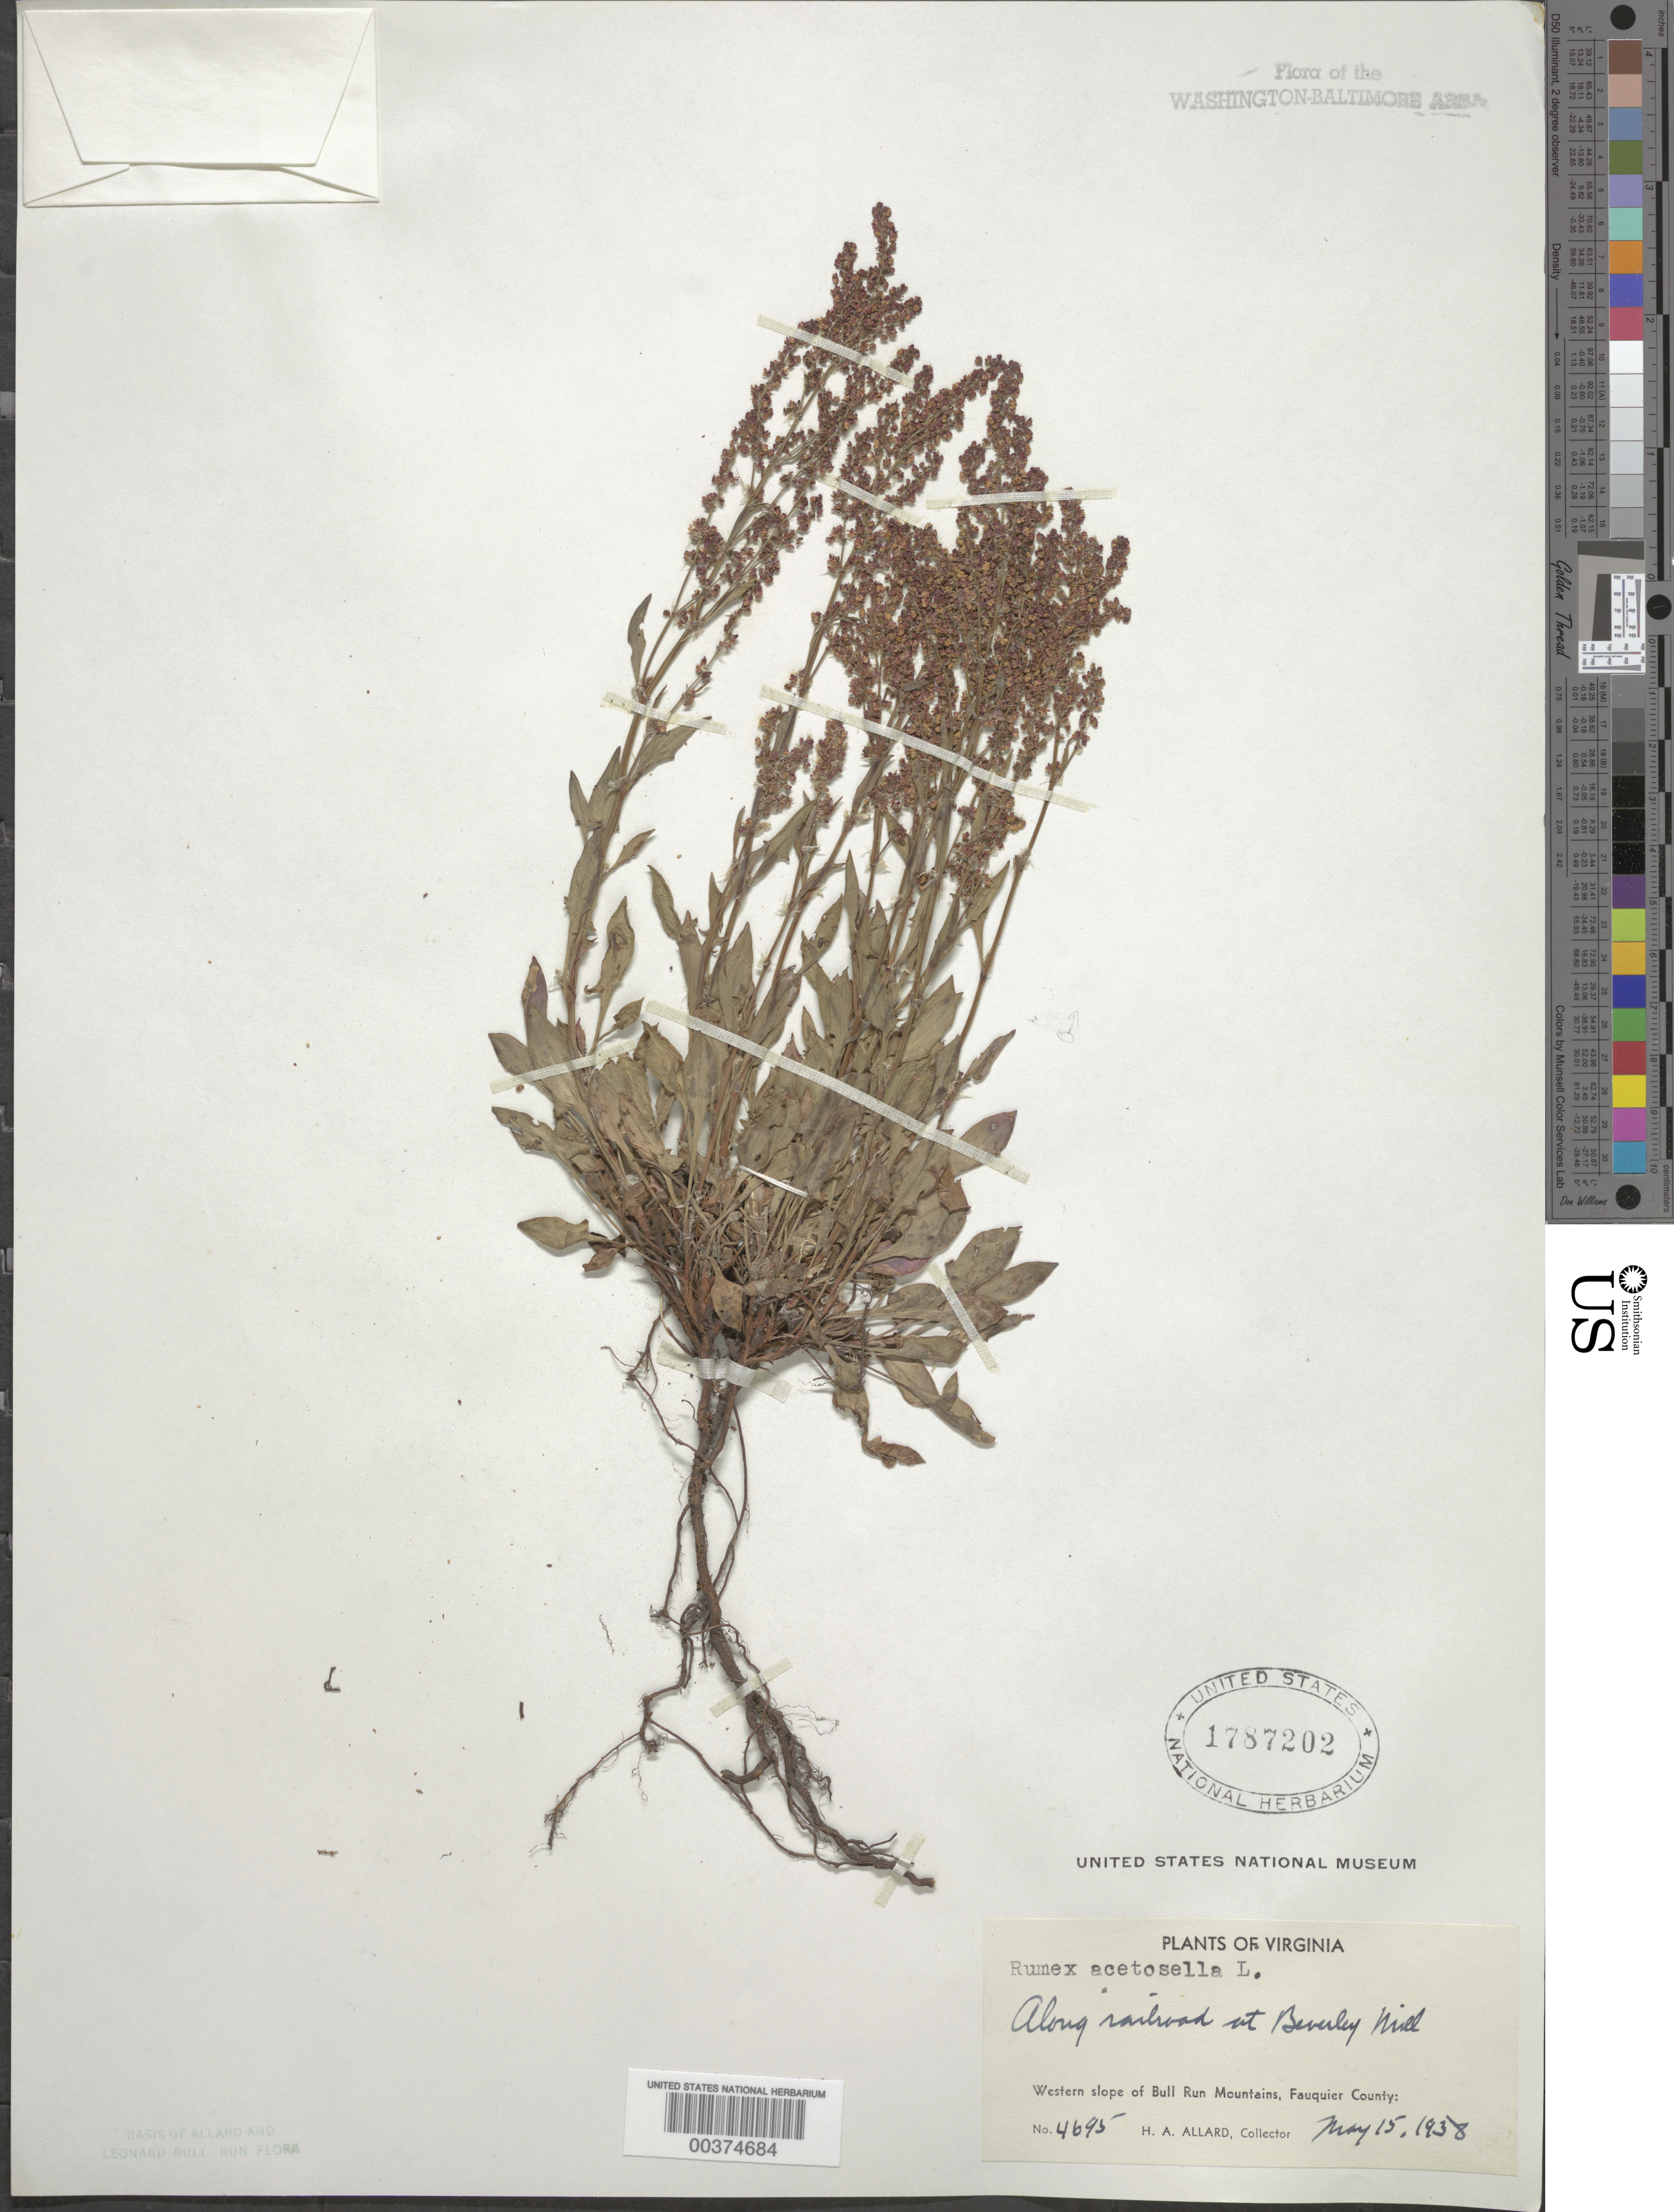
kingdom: Plantae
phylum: Tracheophyta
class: Magnoliopsida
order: Caryophyllales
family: Polygonaceae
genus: Rumex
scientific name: Rumex acetosella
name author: L.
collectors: H. A. Allard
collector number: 4695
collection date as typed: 15 May 1938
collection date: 1938-05-15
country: United States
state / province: Virginia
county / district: Fauquier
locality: Beverley Mill, railroad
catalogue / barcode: US 1787202